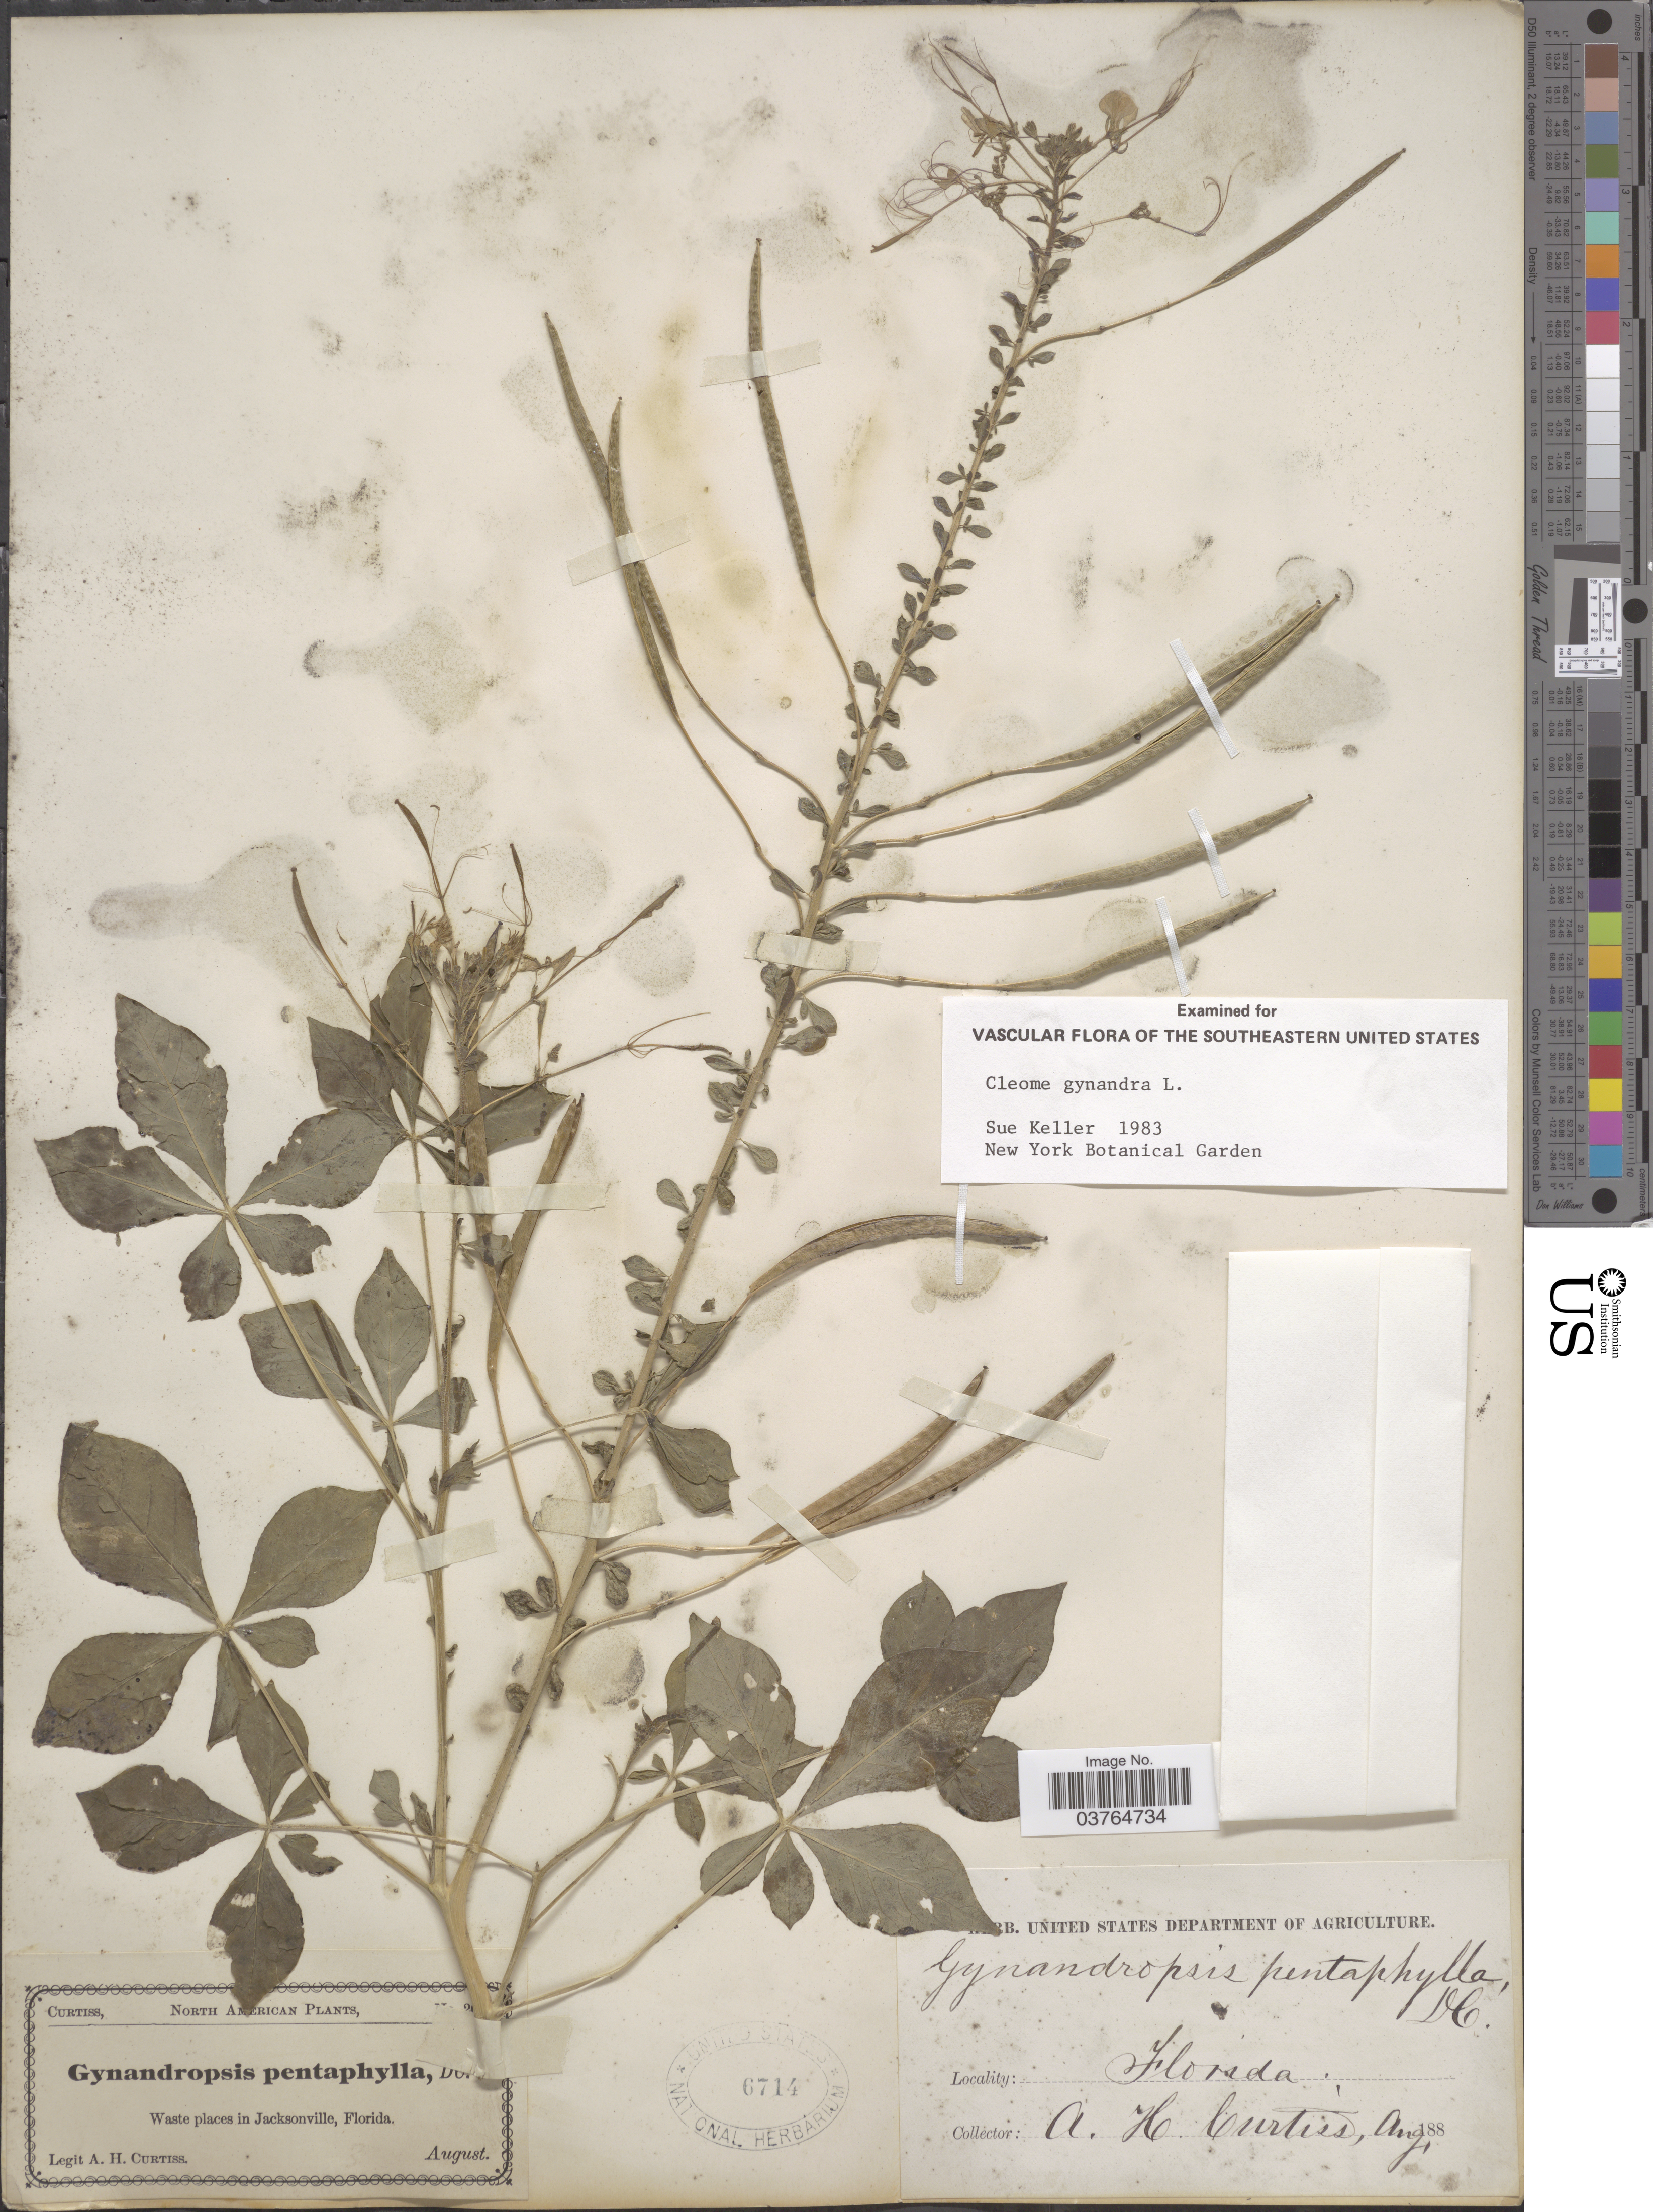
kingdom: Plantae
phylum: Tracheophyta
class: Magnoliopsida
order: Brassicales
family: Cleomaceae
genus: Gynandropsis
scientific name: Gynandropsis gynandra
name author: (L.) Briq.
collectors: A. H. Curtiss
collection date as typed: Aug. 188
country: United States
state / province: Florida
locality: Waste places in Jacksonville.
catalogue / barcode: US 6714